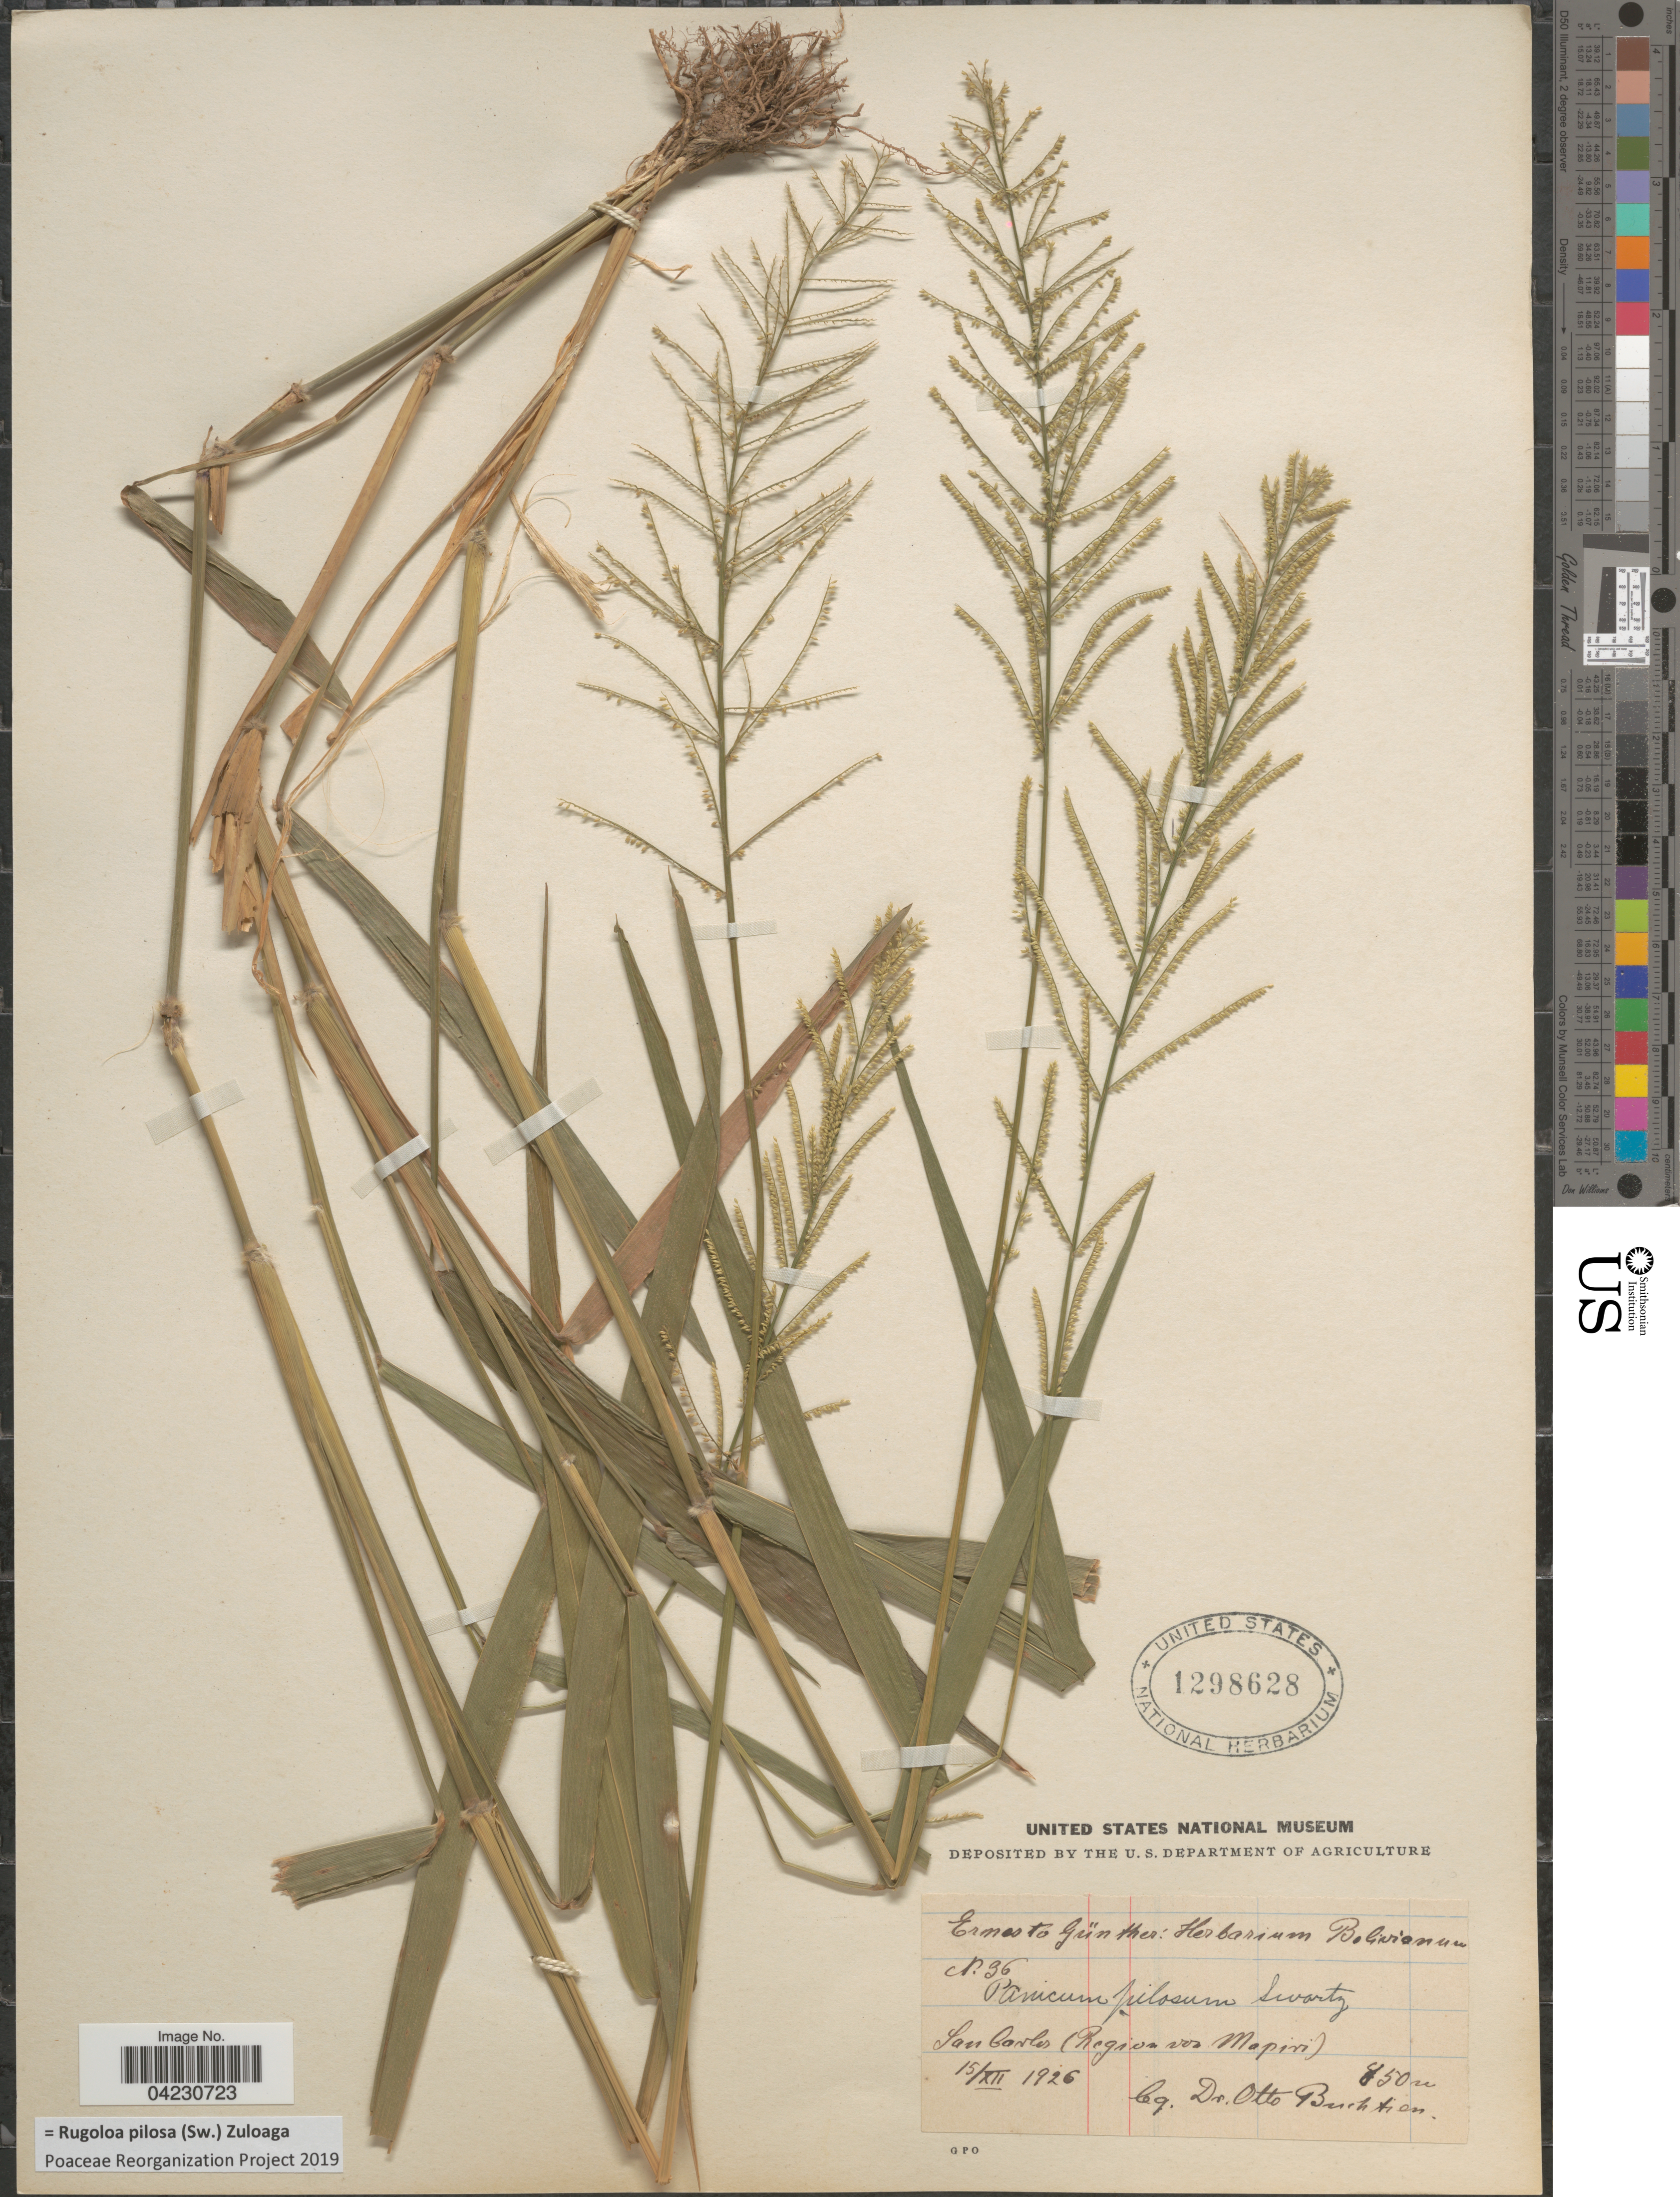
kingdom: Plantae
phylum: Tracheophyta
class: Liliopsida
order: Poales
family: Poaceae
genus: Rugoloa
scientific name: Rugoloa pilosa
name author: (Sw.) Zuloaga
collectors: O. Buchtien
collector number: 36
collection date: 1926-12-15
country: Bolivia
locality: San Carlos (Region von Mapiri).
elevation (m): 850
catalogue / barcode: US 1298628